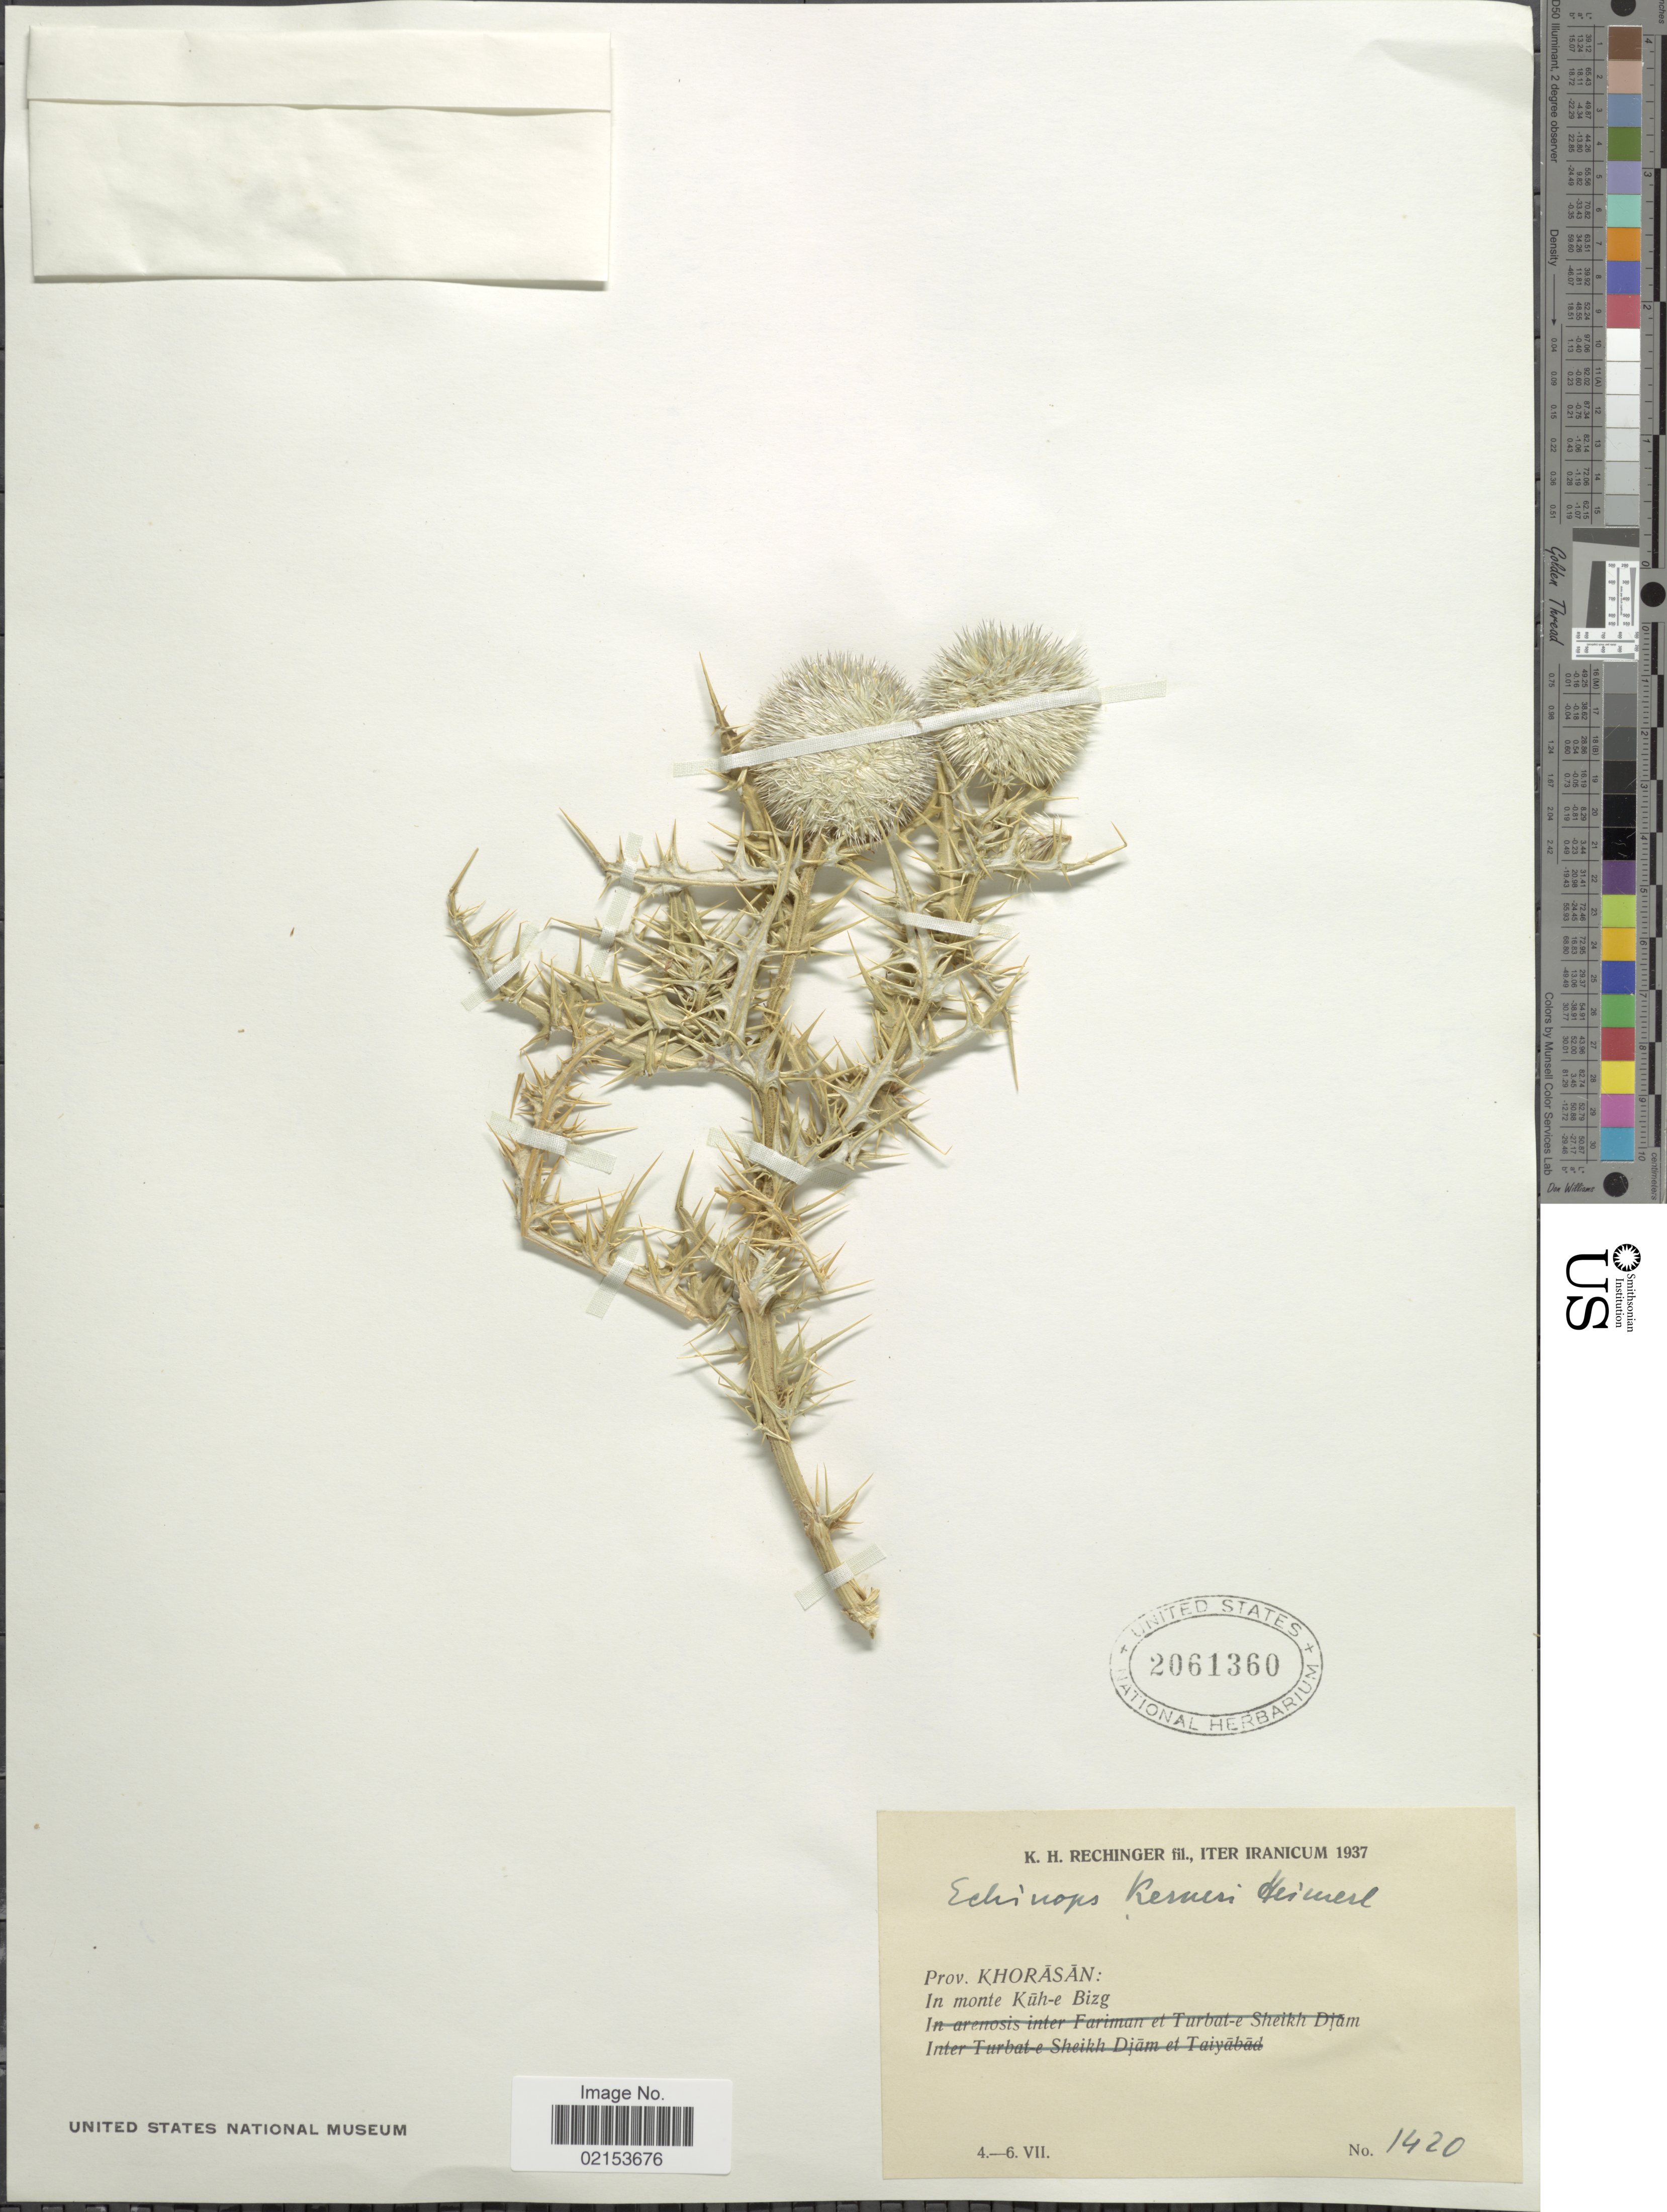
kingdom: Plantae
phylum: Tracheophyta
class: Magnoliopsida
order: Asterales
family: Asteraceae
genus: Echinops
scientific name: Echinops ritrodes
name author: Bunge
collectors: K. H. Rechinger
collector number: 1420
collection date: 1937-07-04/1937-07-06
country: Iran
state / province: Khorasan [obsolete]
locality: In monte Kuh-e Bizg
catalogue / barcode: US 2061360